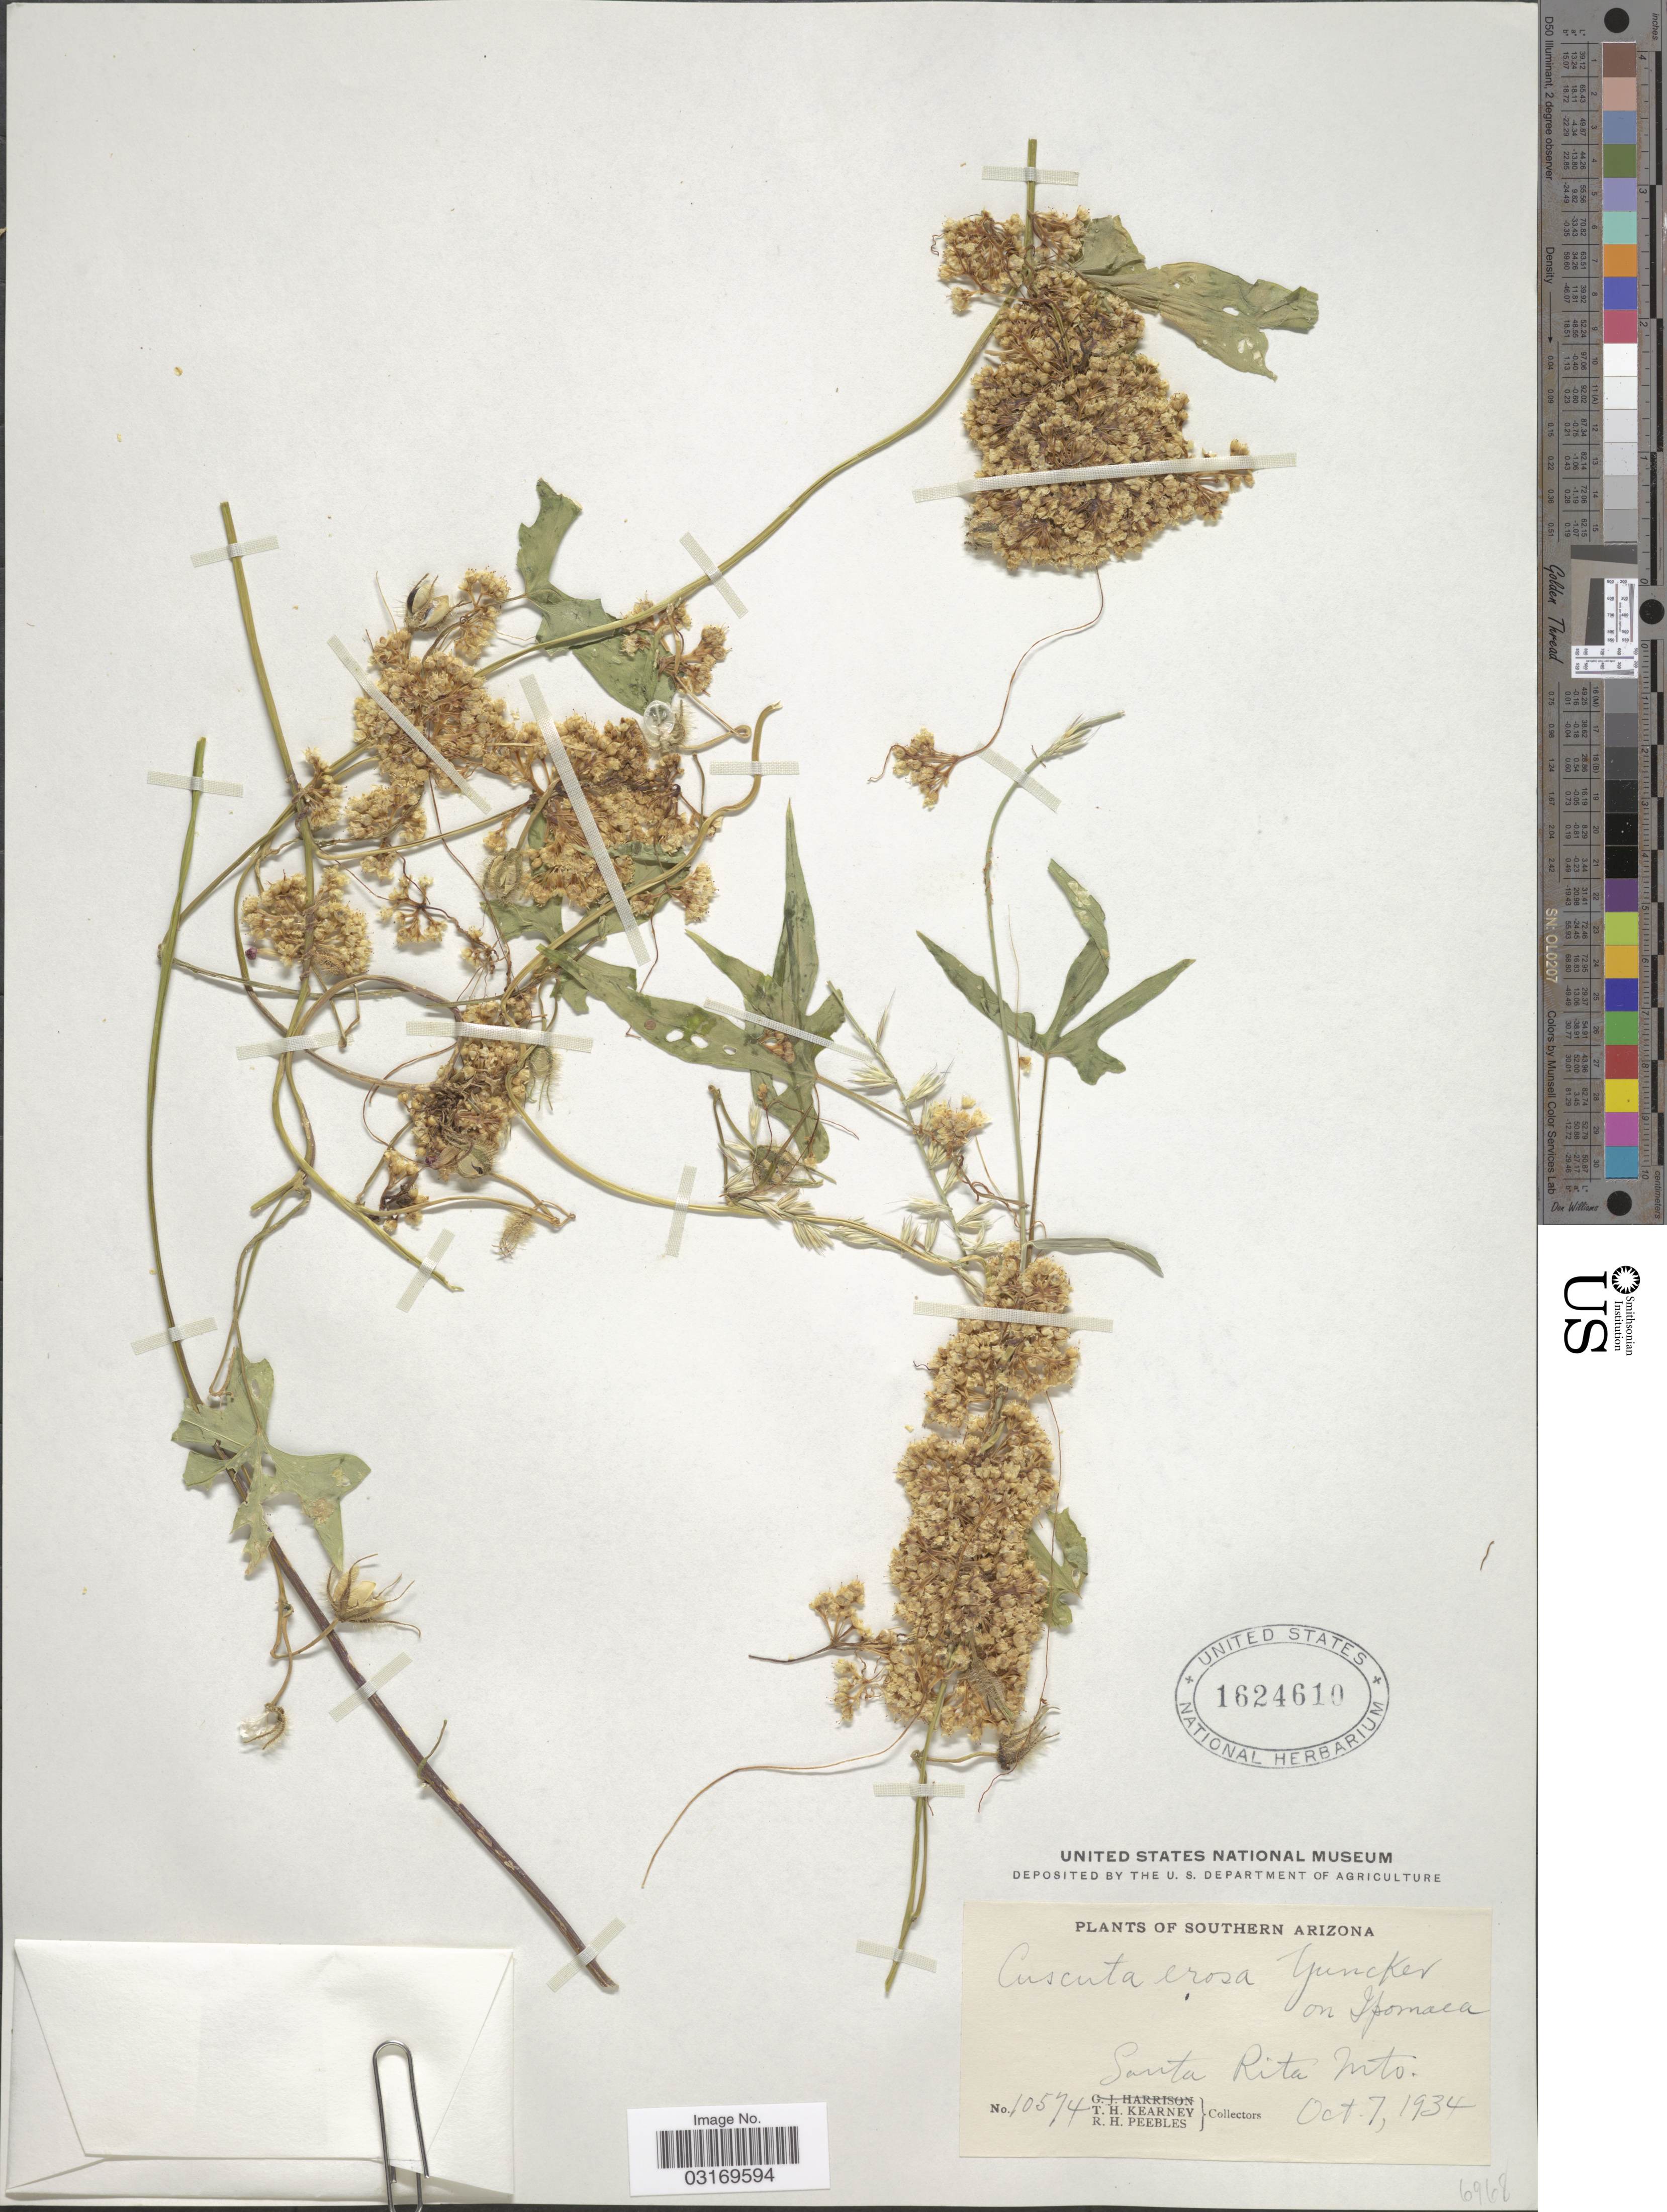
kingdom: Plantae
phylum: Tracheophyta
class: Magnoliopsida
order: Solanales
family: Convolvulaceae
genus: Cuscuta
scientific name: Cuscuta erosa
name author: Yunck.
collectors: T. H. Kearney & R. H. Peebles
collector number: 10574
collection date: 1934-10-07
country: United States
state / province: Arizona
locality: Southern Arizona. Santa Rita Mts.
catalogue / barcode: US 1624610